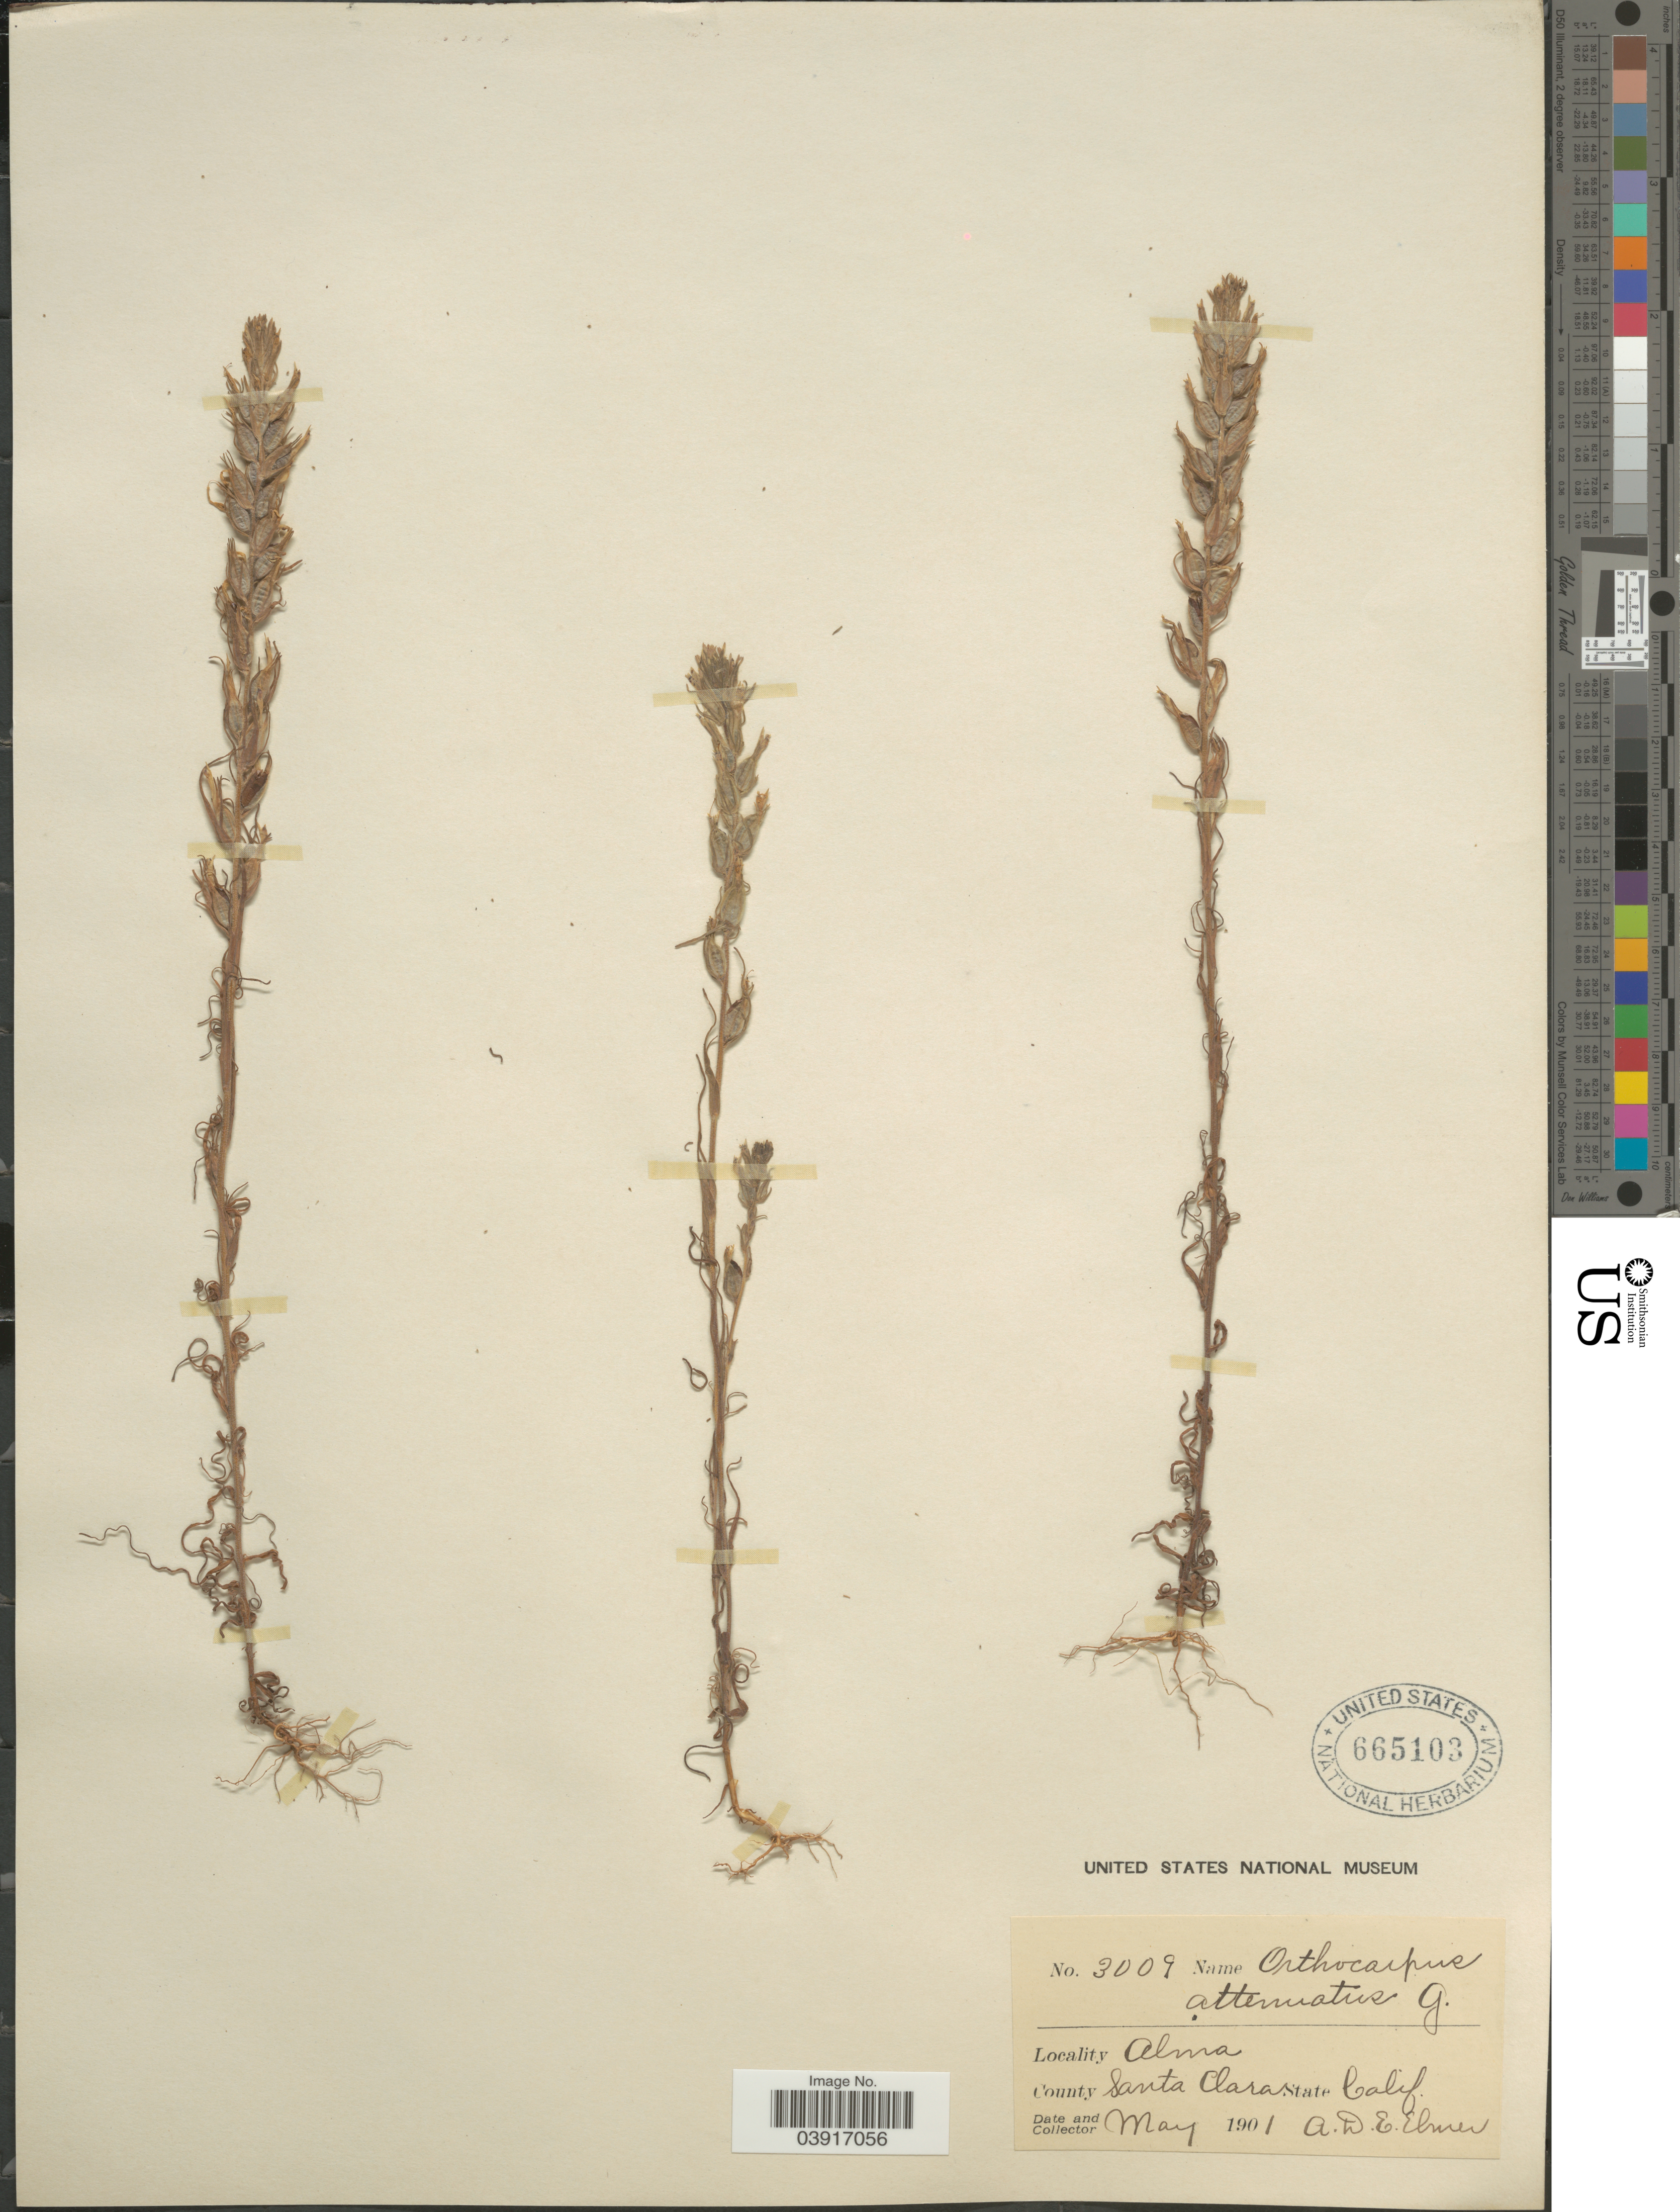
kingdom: Plantae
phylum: Tracheophyta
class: Magnoliopsida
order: Lamiales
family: Orobanchaceae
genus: Orthocarpus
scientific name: Orthocarpus attenuatus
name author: A. Gray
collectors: A. D. E. Elmer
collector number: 3009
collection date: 1901-05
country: United States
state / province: California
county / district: Santa Clara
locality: Alma. County Santa Clara.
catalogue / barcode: US 665103